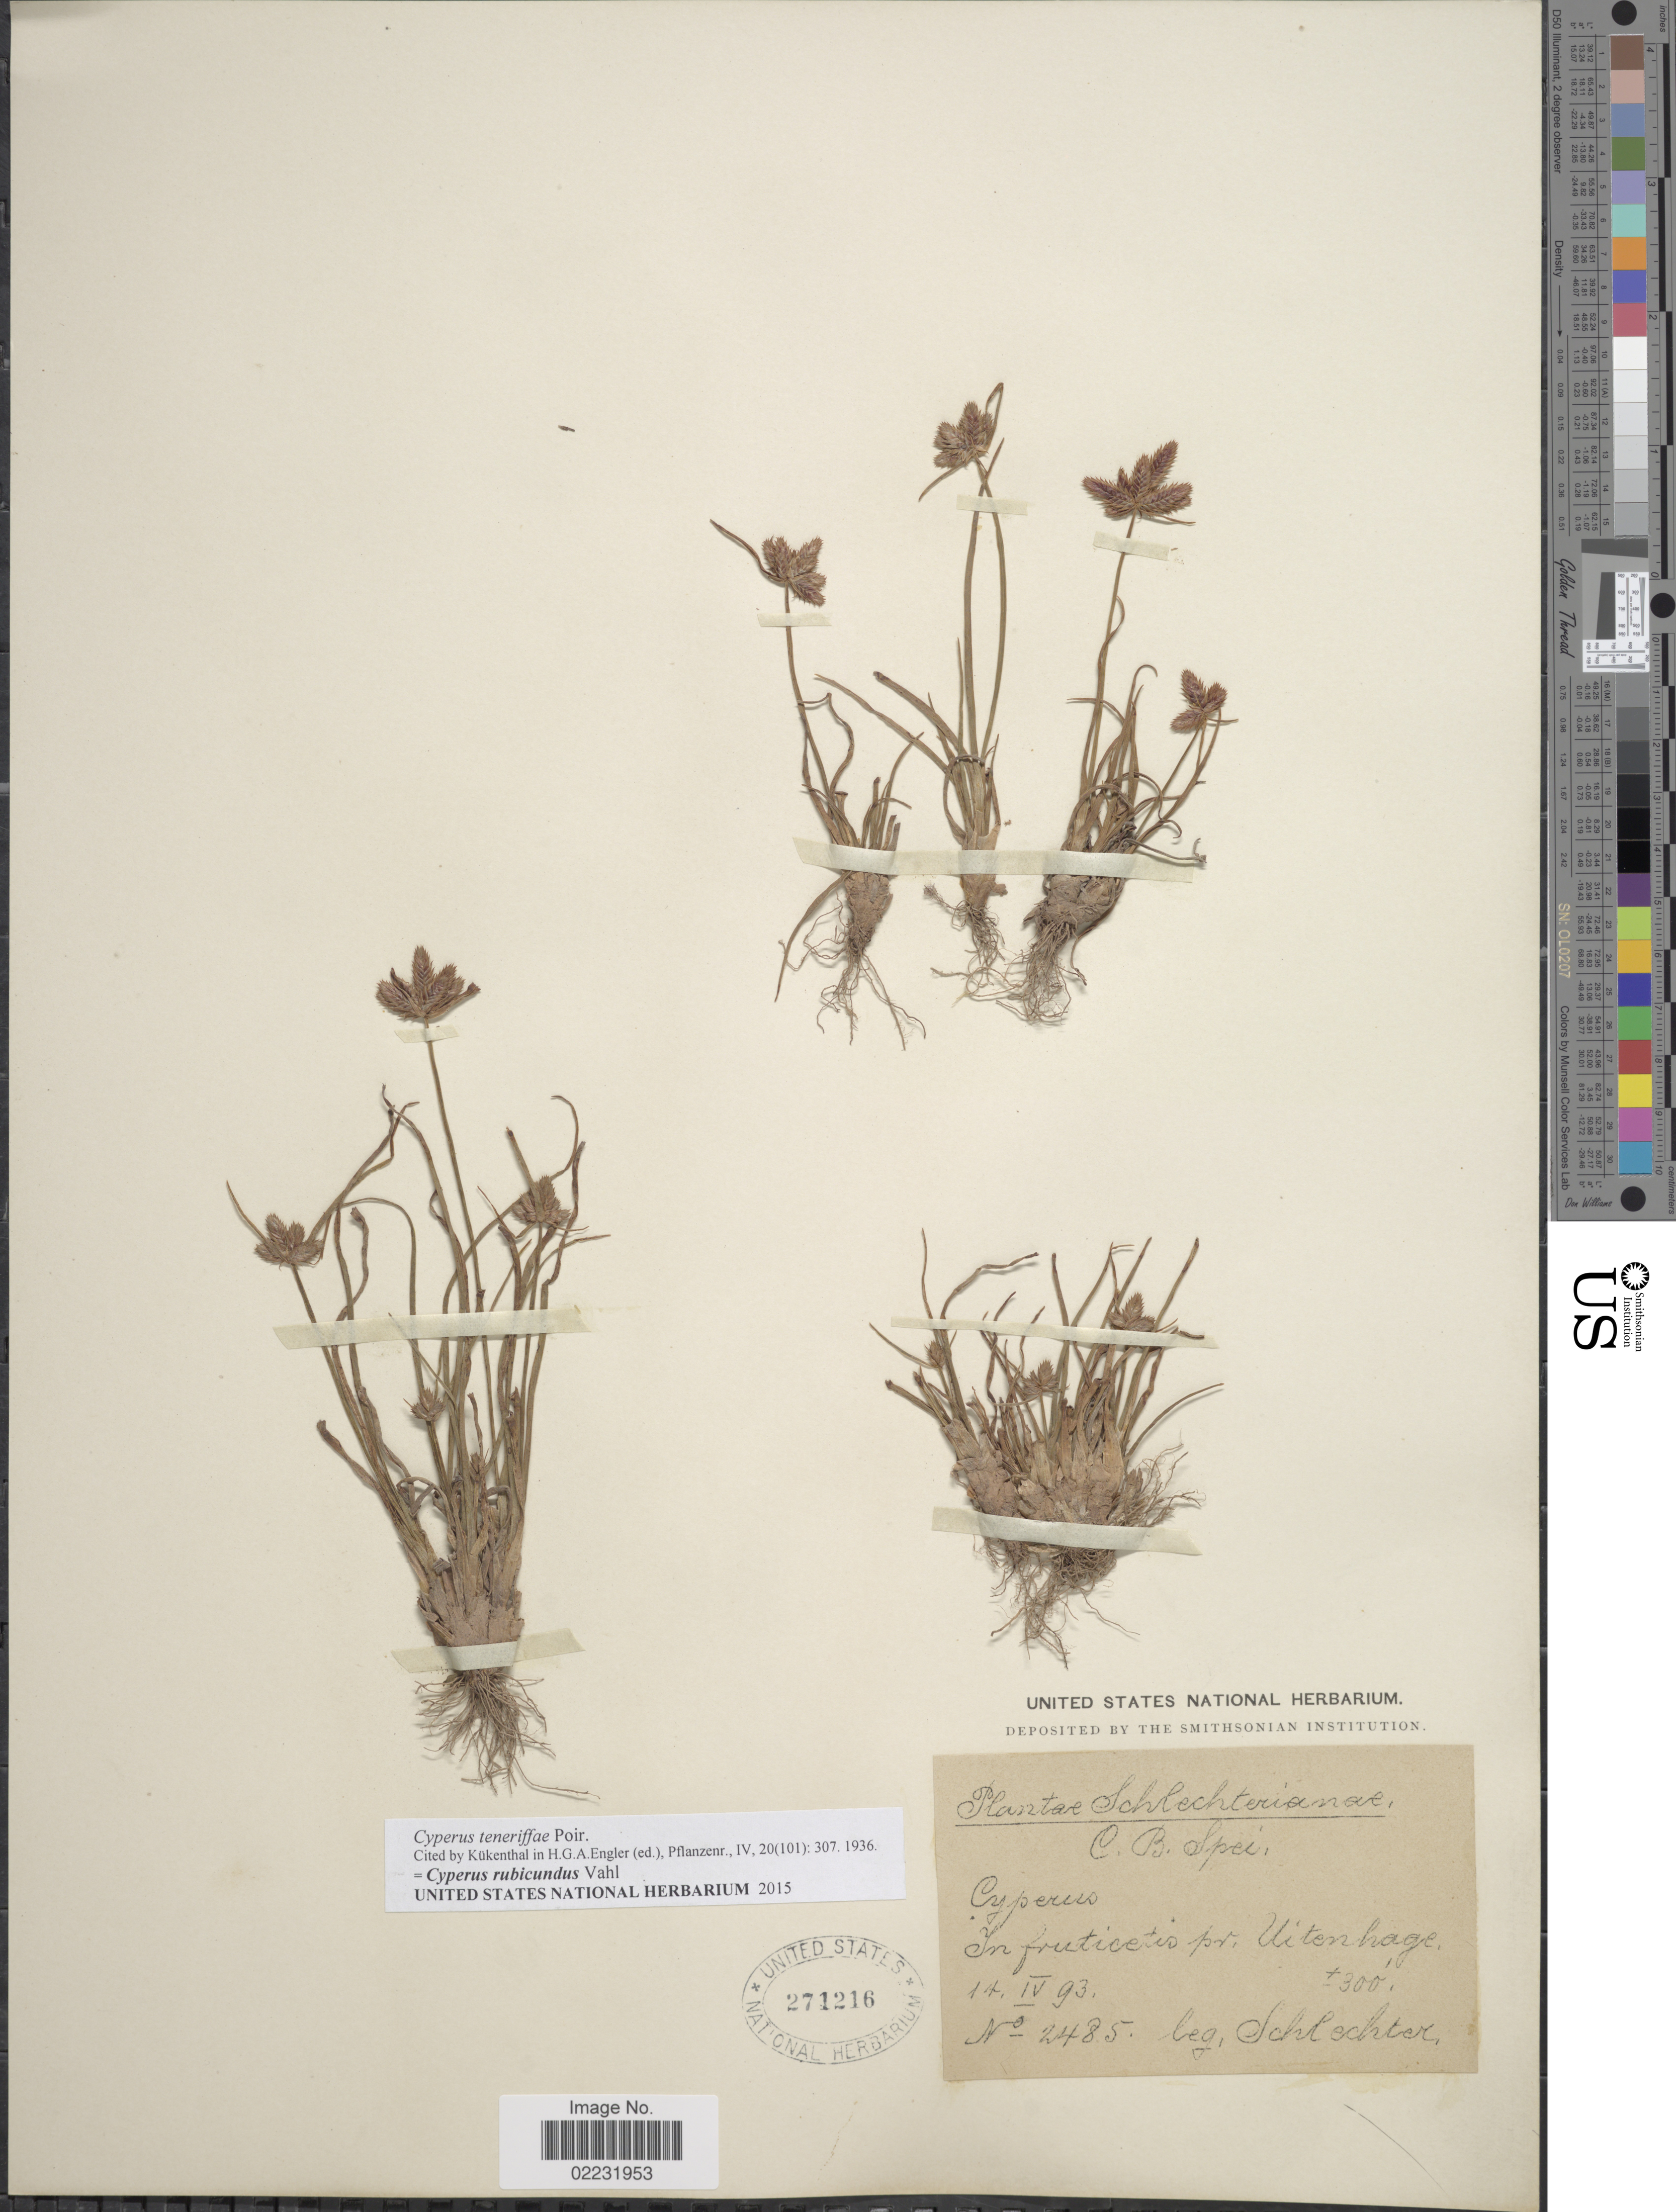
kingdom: Plantae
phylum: Tracheophyta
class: Liliopsida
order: Poales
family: Cyperaceae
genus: Cyperus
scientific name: Cyperus rubicundus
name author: Vahl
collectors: Schlechter, --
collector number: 2485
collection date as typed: Transcribed d/m/y: 14/4/93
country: South Africa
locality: In fruticetis pr. Uitenhage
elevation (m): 91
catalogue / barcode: US 271216